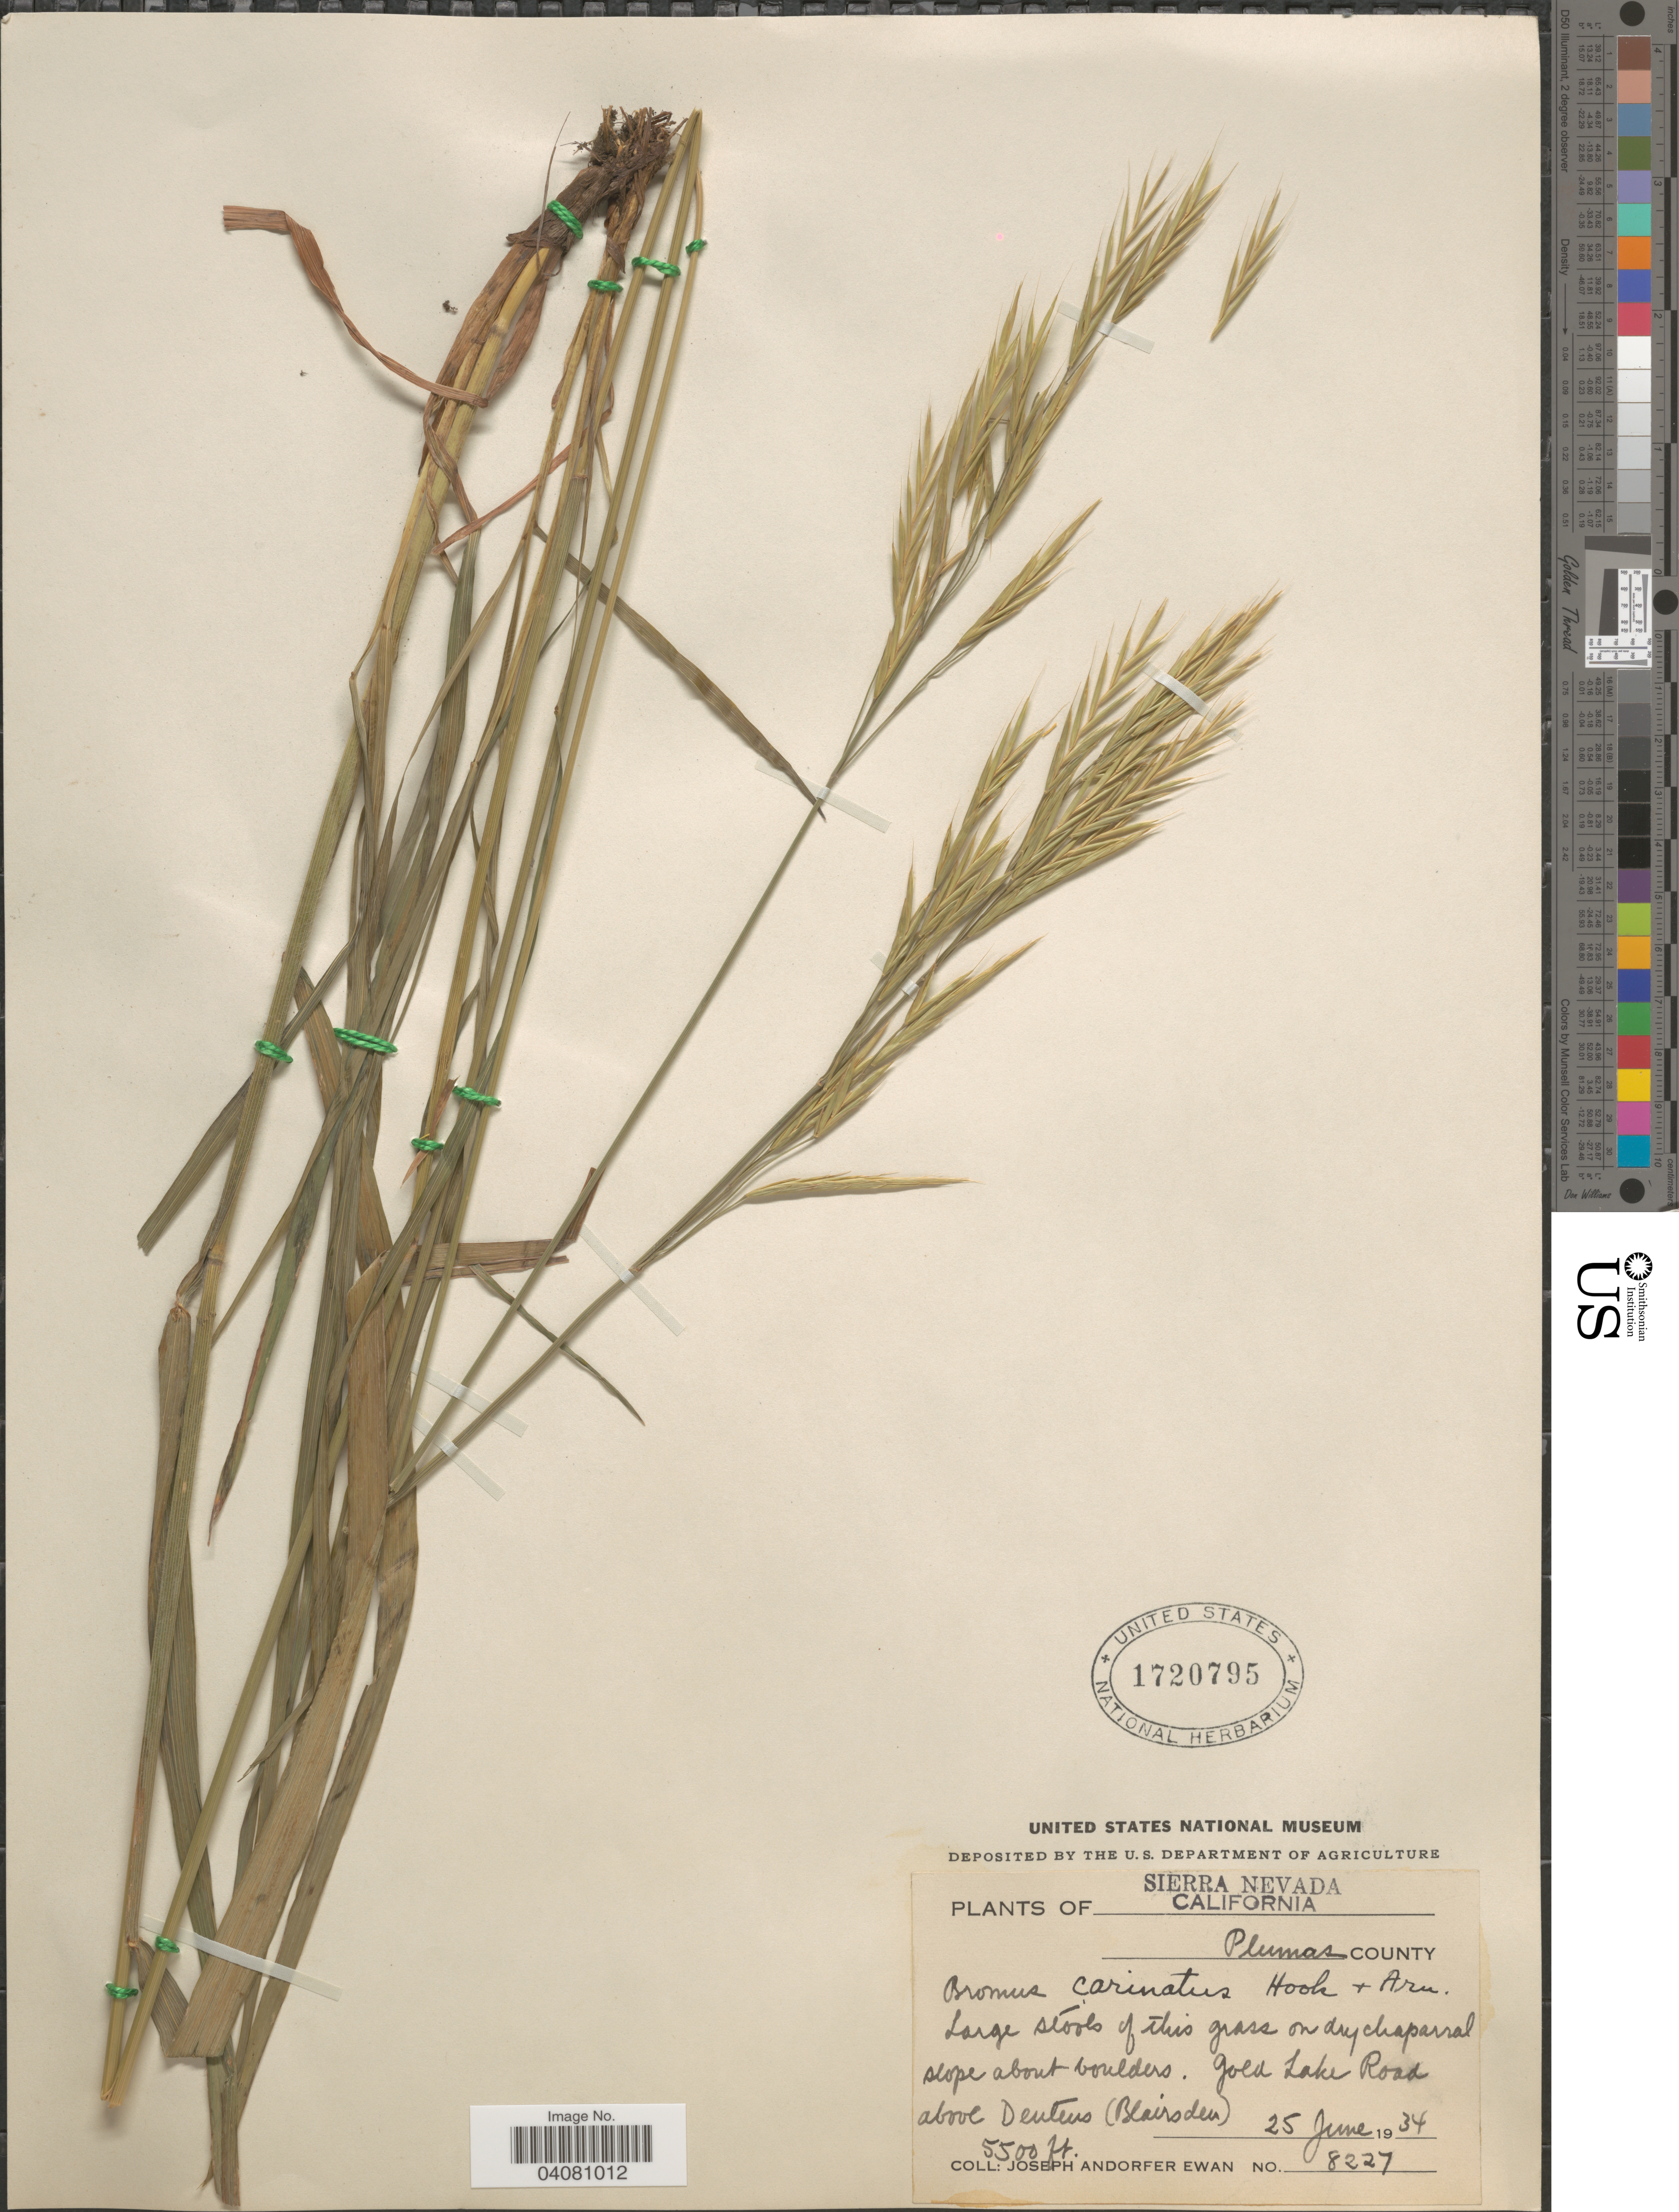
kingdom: Plantae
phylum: Tracheophyta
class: Liliopsida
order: Poales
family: Poaceae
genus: Bromus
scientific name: Bromus carinatus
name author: Hook. & Arn.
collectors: J. A. Ewan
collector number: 8227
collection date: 1934-06-25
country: United States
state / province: California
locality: Sierra Nevada, Gold Lake Road above Dentens (Blairsden).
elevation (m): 1676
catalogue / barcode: US 1720795